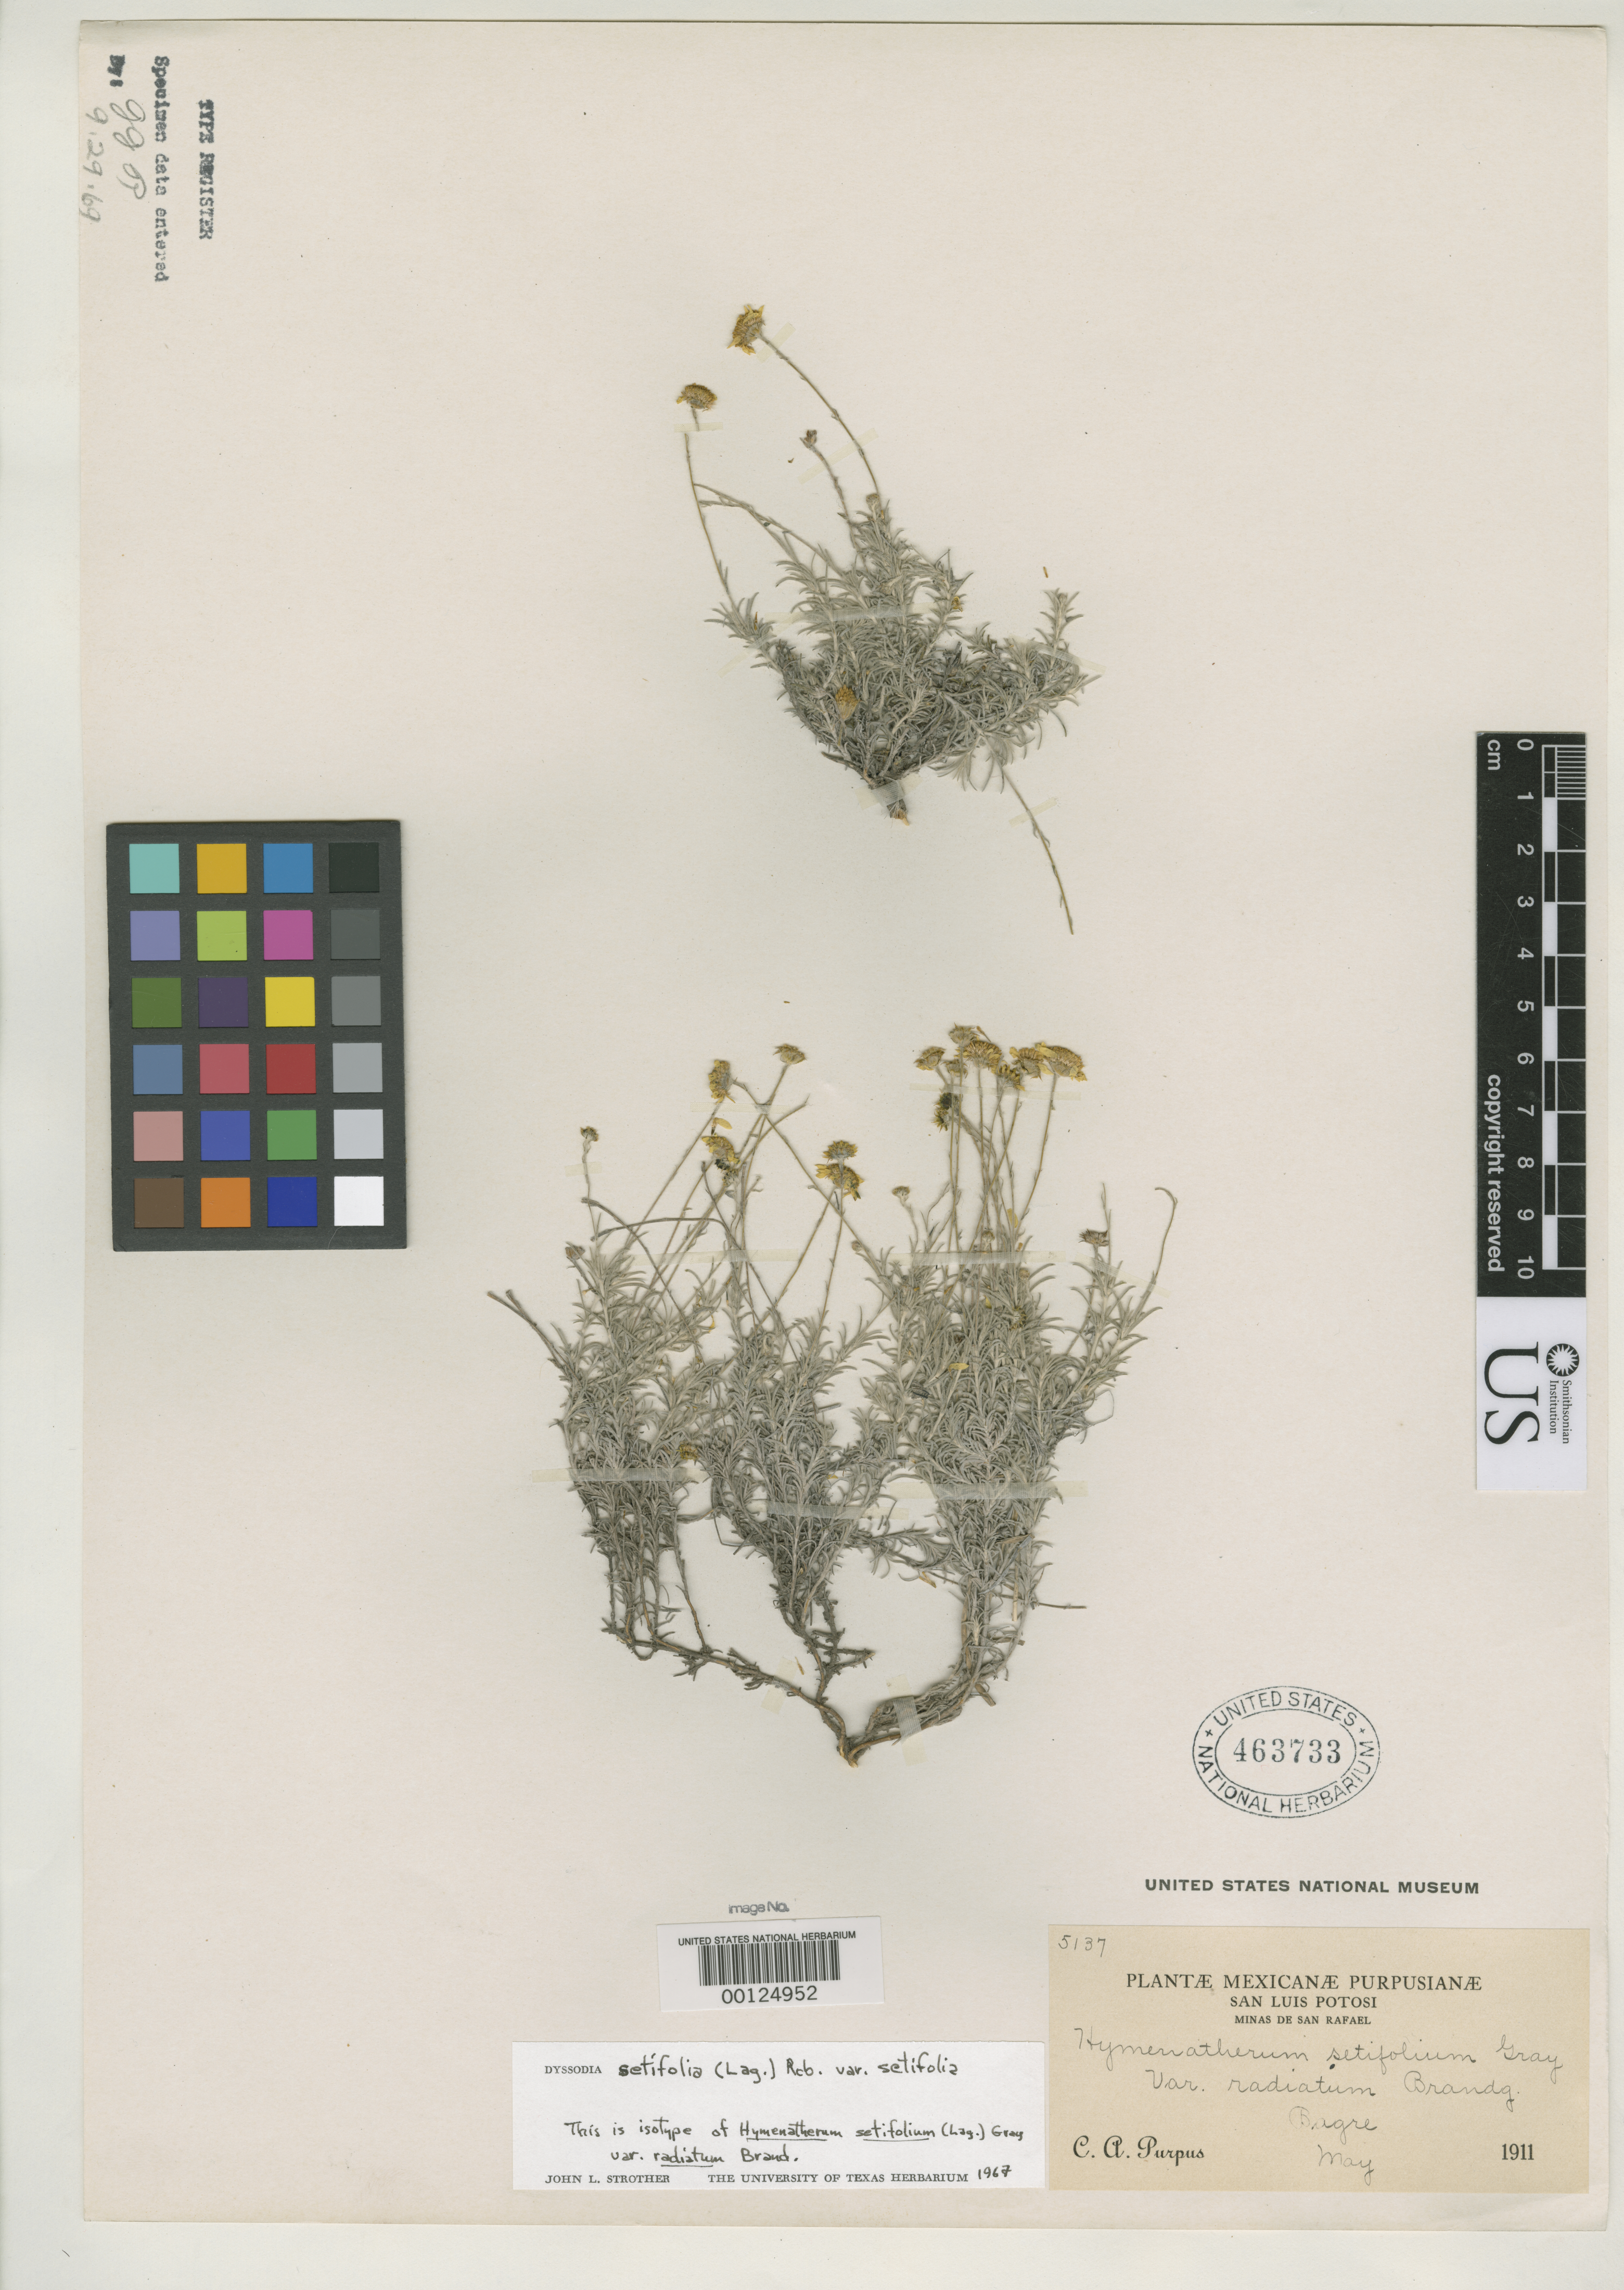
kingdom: Plantae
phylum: Tracheophyta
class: Magnoliopsida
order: Asterales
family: Asteraceae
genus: Hymenatherum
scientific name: Hymenatherum setifolium var. radiatum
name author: Brandegee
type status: Isotype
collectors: C. A. Purpus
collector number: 5137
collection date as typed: May 1911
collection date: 1911-05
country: Mexico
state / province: San Luis Potosi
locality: Bagre.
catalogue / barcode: US 463733